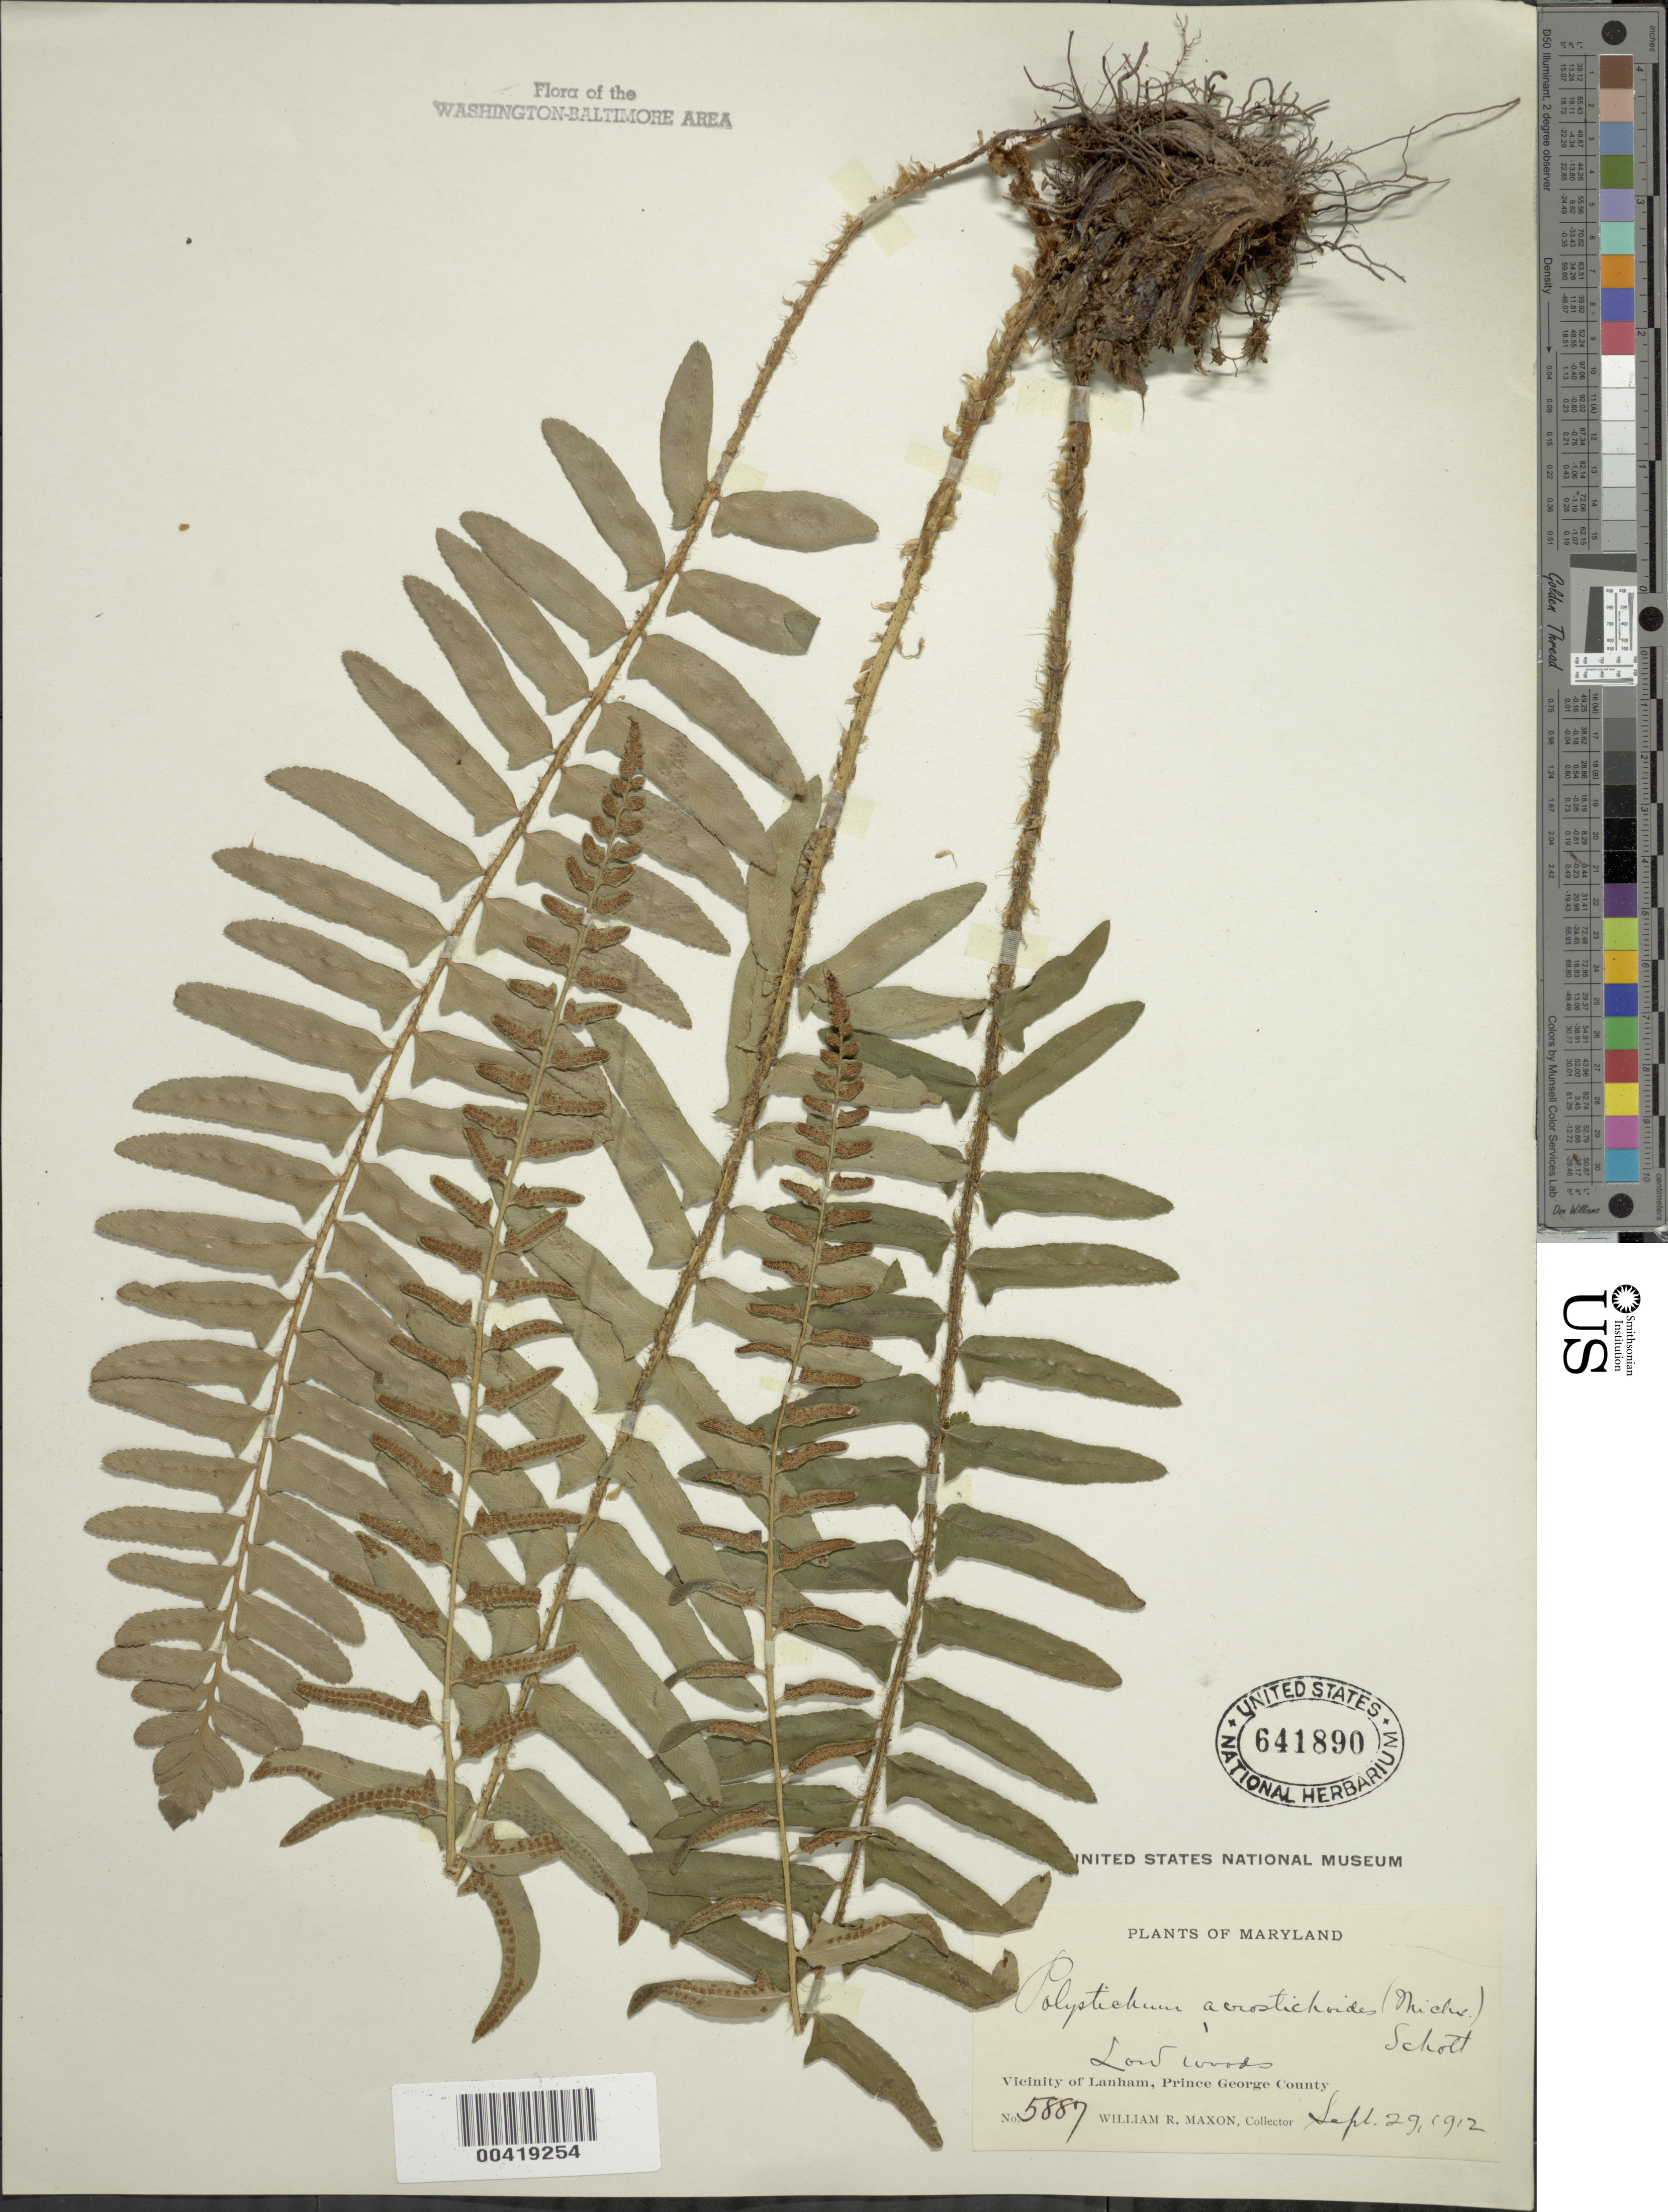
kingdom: Plantae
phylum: Tracheophyta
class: Polypodiopsida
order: Polypodiales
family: Dryopteridaceae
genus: Polystichum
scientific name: Polystichum acrostichoides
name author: (Michx.) Schott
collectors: W. R. Maxon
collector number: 5887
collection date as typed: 27 Sep 1912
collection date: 1912-09-27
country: United States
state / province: Maryland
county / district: Prince George's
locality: Lanham vicinity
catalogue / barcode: US 641890